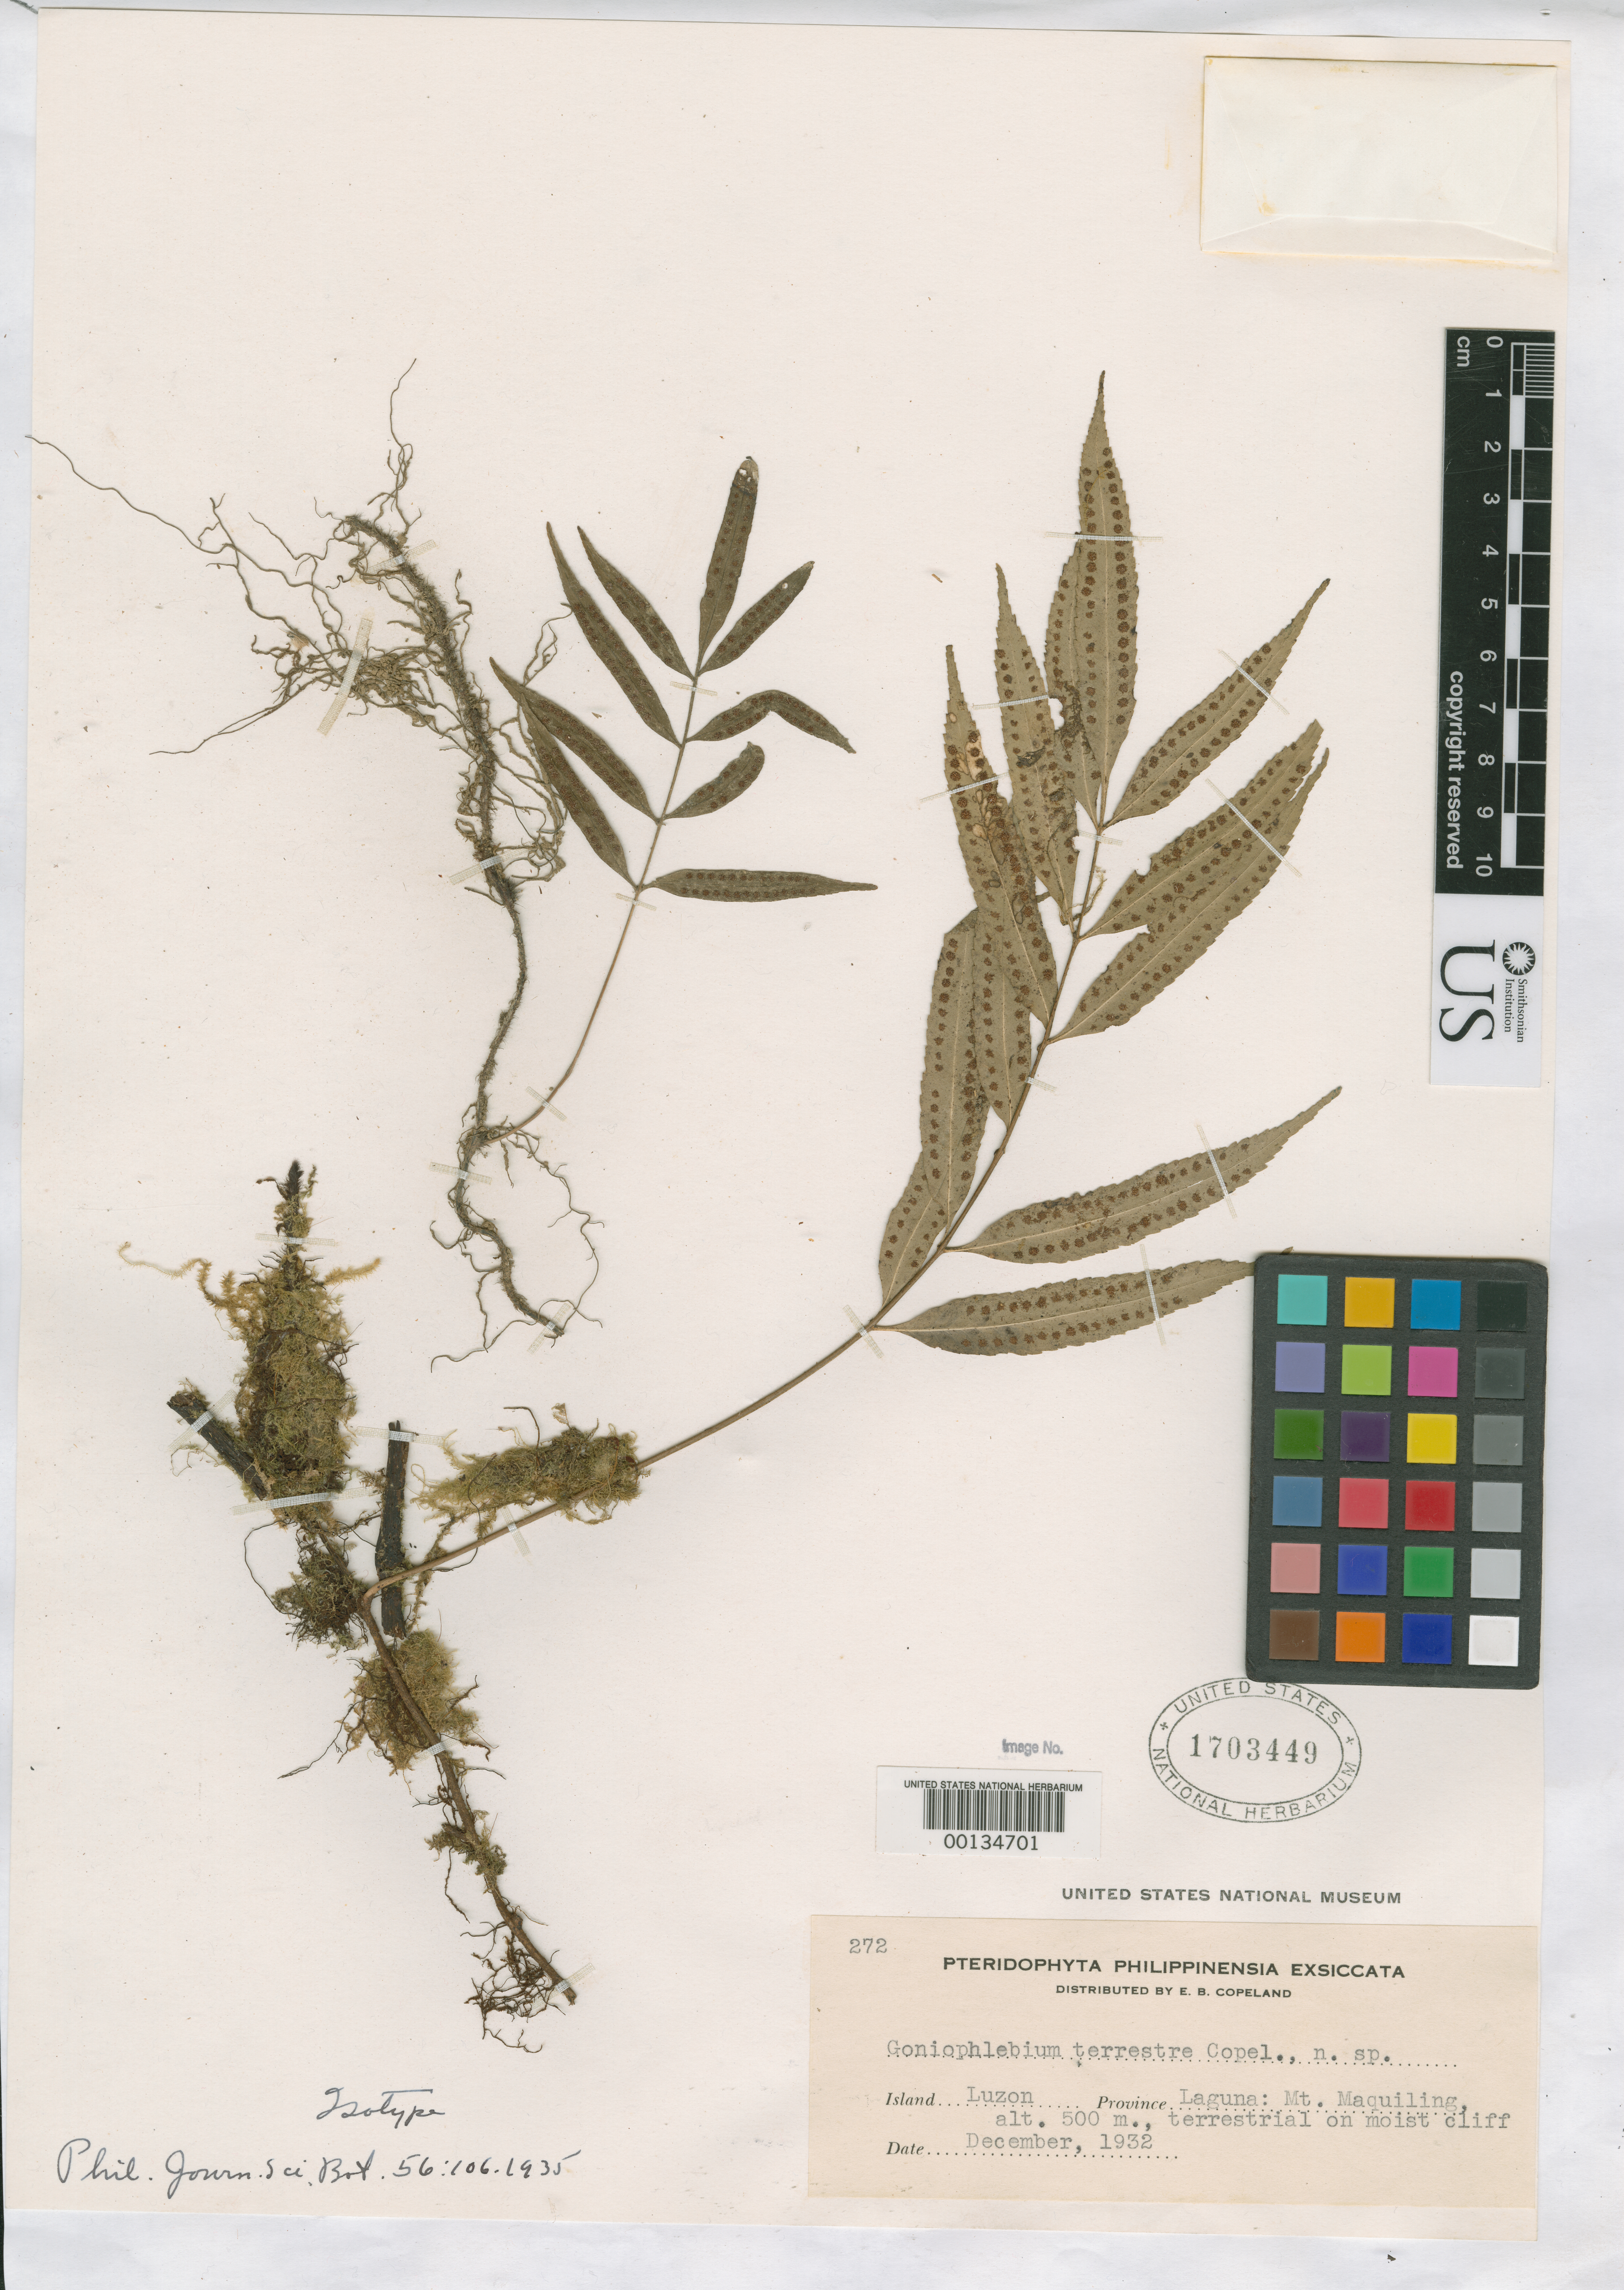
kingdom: Plantae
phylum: Tracheophyta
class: Polypodiopsida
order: Polypodiales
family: Polypodiaceae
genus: Goniophlebium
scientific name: Goniophlebium terrestre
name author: Copel.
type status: Isotype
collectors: E. B. Copeland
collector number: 272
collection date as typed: Dec 1932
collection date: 1932-12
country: Philippines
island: Luzon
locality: Mt. Maquiling.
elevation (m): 500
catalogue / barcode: US 1703449